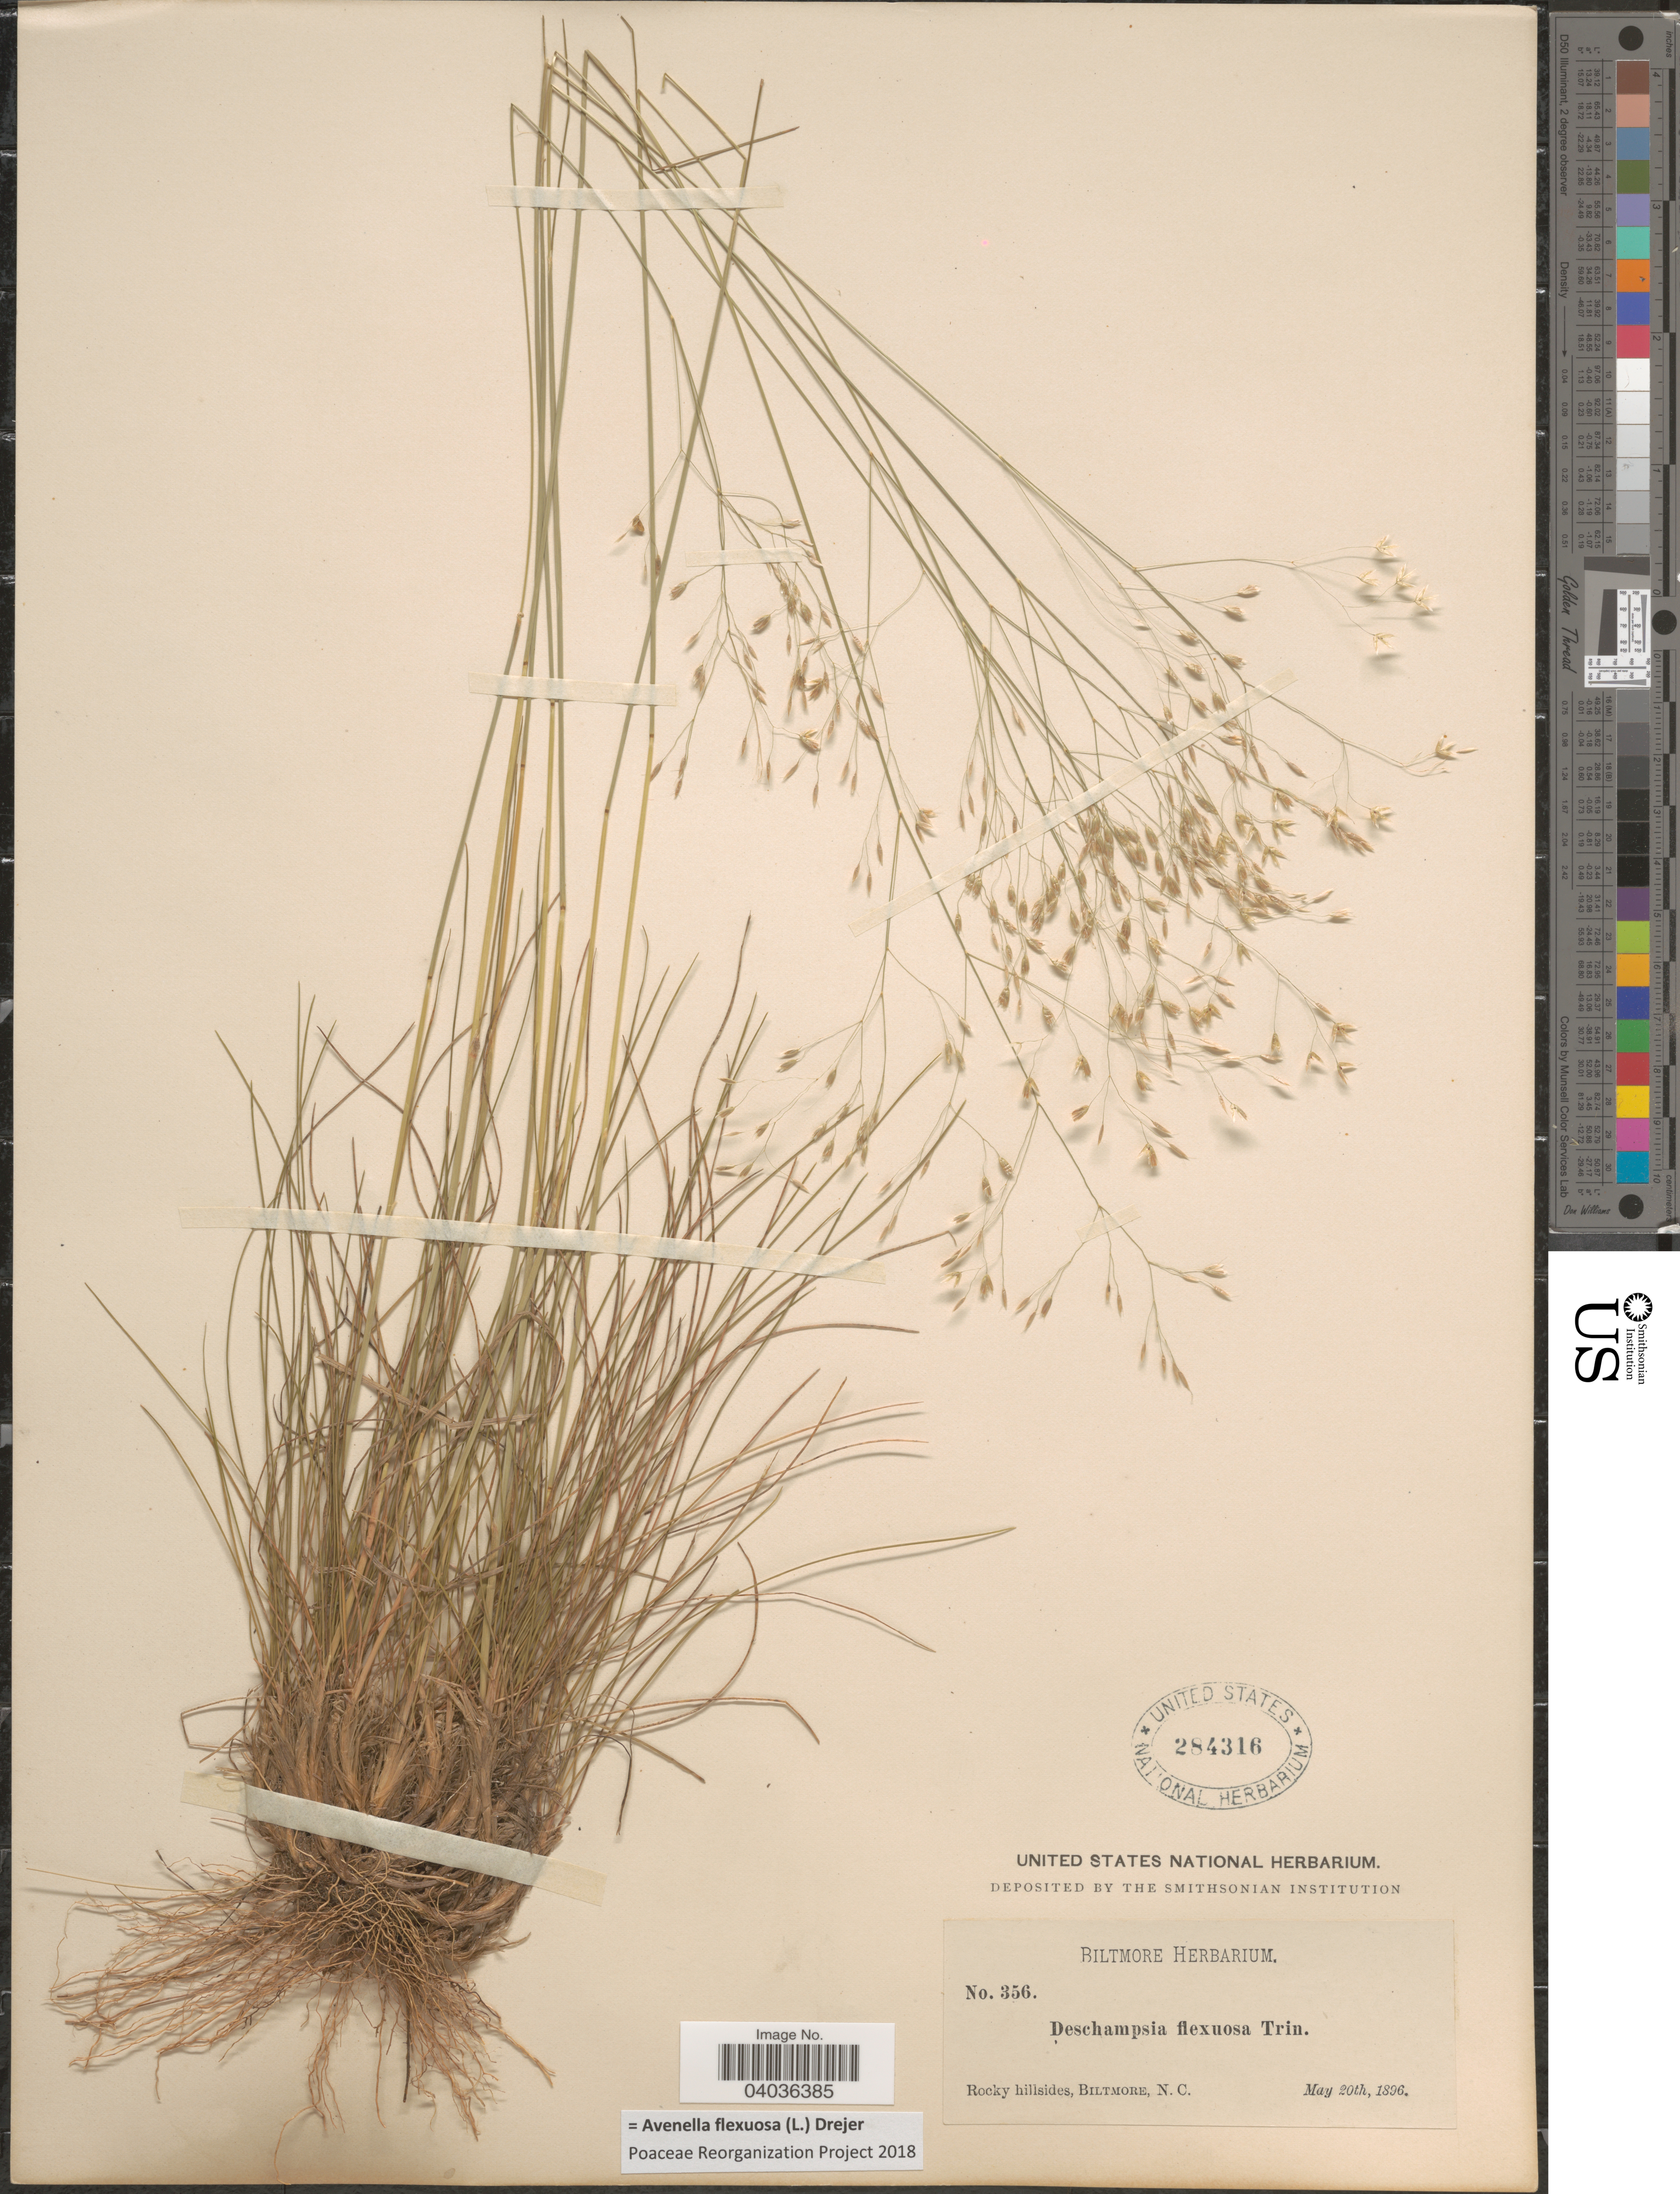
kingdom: Plantae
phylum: Tracheophyta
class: Liliopsida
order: Poales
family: Poaceae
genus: Avenella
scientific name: Avenella flexuosa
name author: (L.) Drejer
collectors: ex herb. Biltmore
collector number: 356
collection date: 1896-05-20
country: United States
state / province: North Carolina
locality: Rocky hillsides, Biltmore.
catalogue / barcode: US 284316